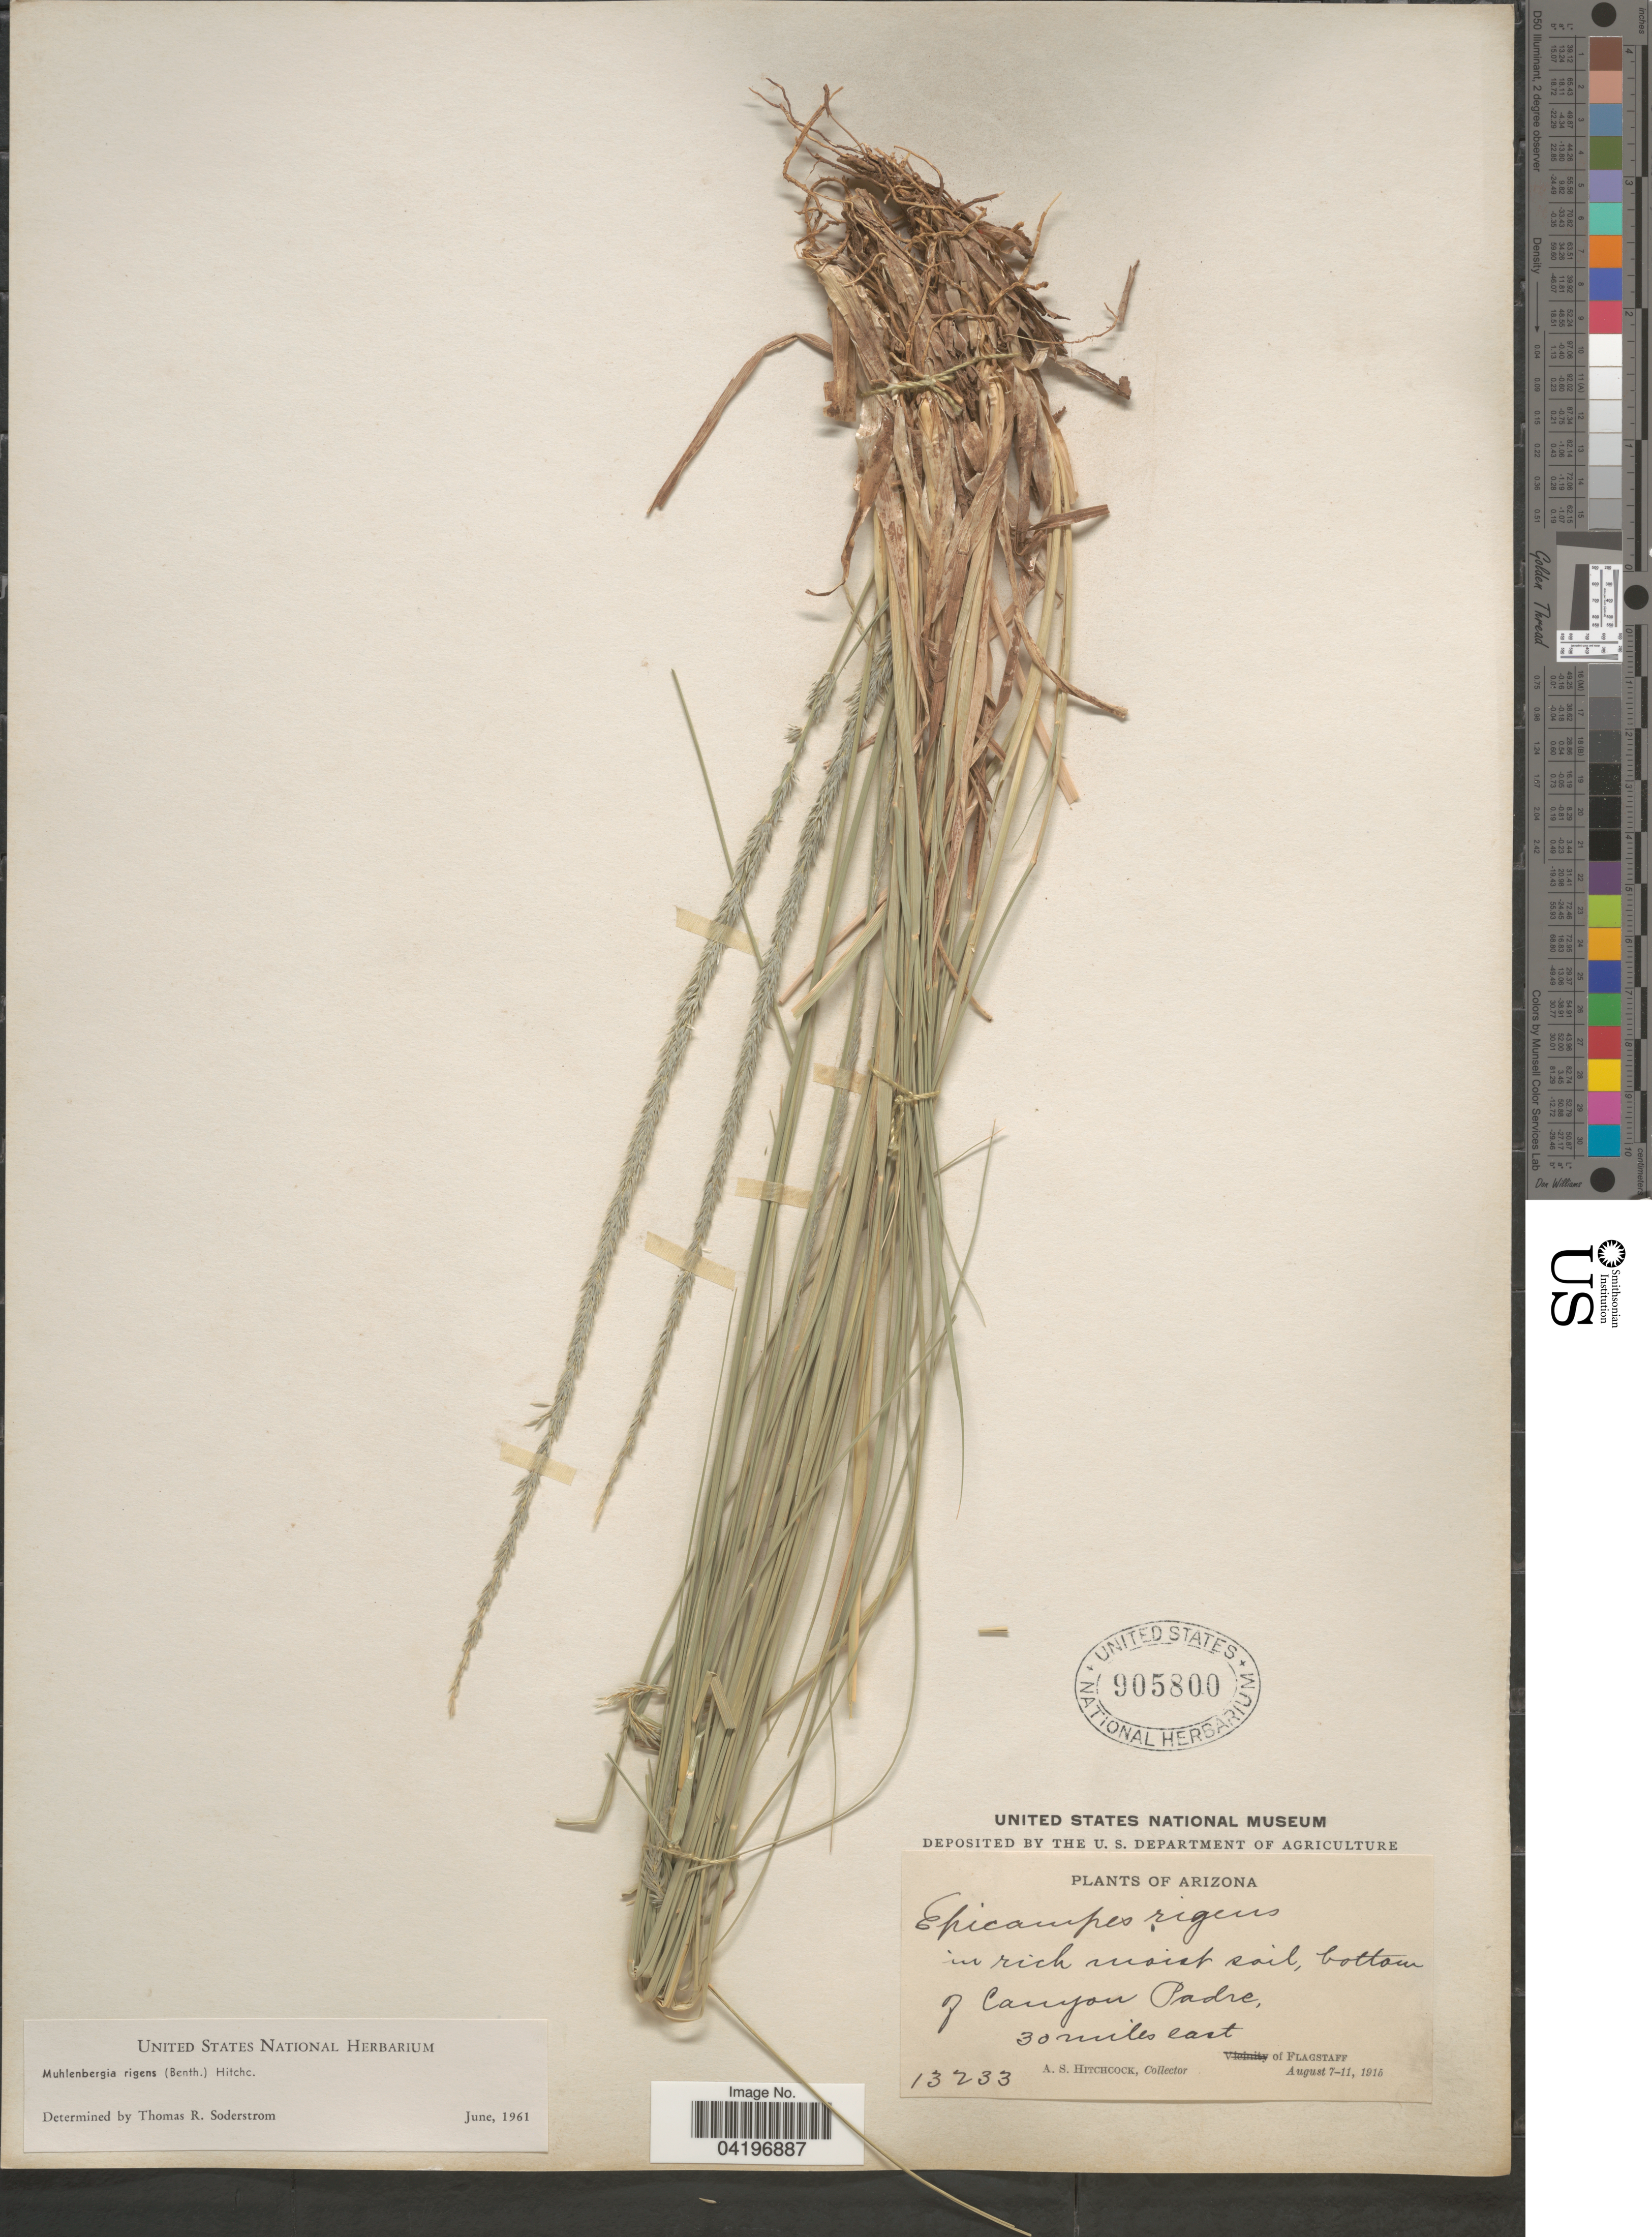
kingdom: Plantae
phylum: Tracheophyta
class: Liliopsida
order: Poales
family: Poaceae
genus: Muhlenbergia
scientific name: Muhlenbergia rigens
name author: (Benth.) Hitchc.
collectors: A. S. Hitchcock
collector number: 13233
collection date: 1915-08-07/1915-08-11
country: United States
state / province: Arizona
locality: Bottom of Canyon Padre, 30 miles east. Flagstaff.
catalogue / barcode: US 905800